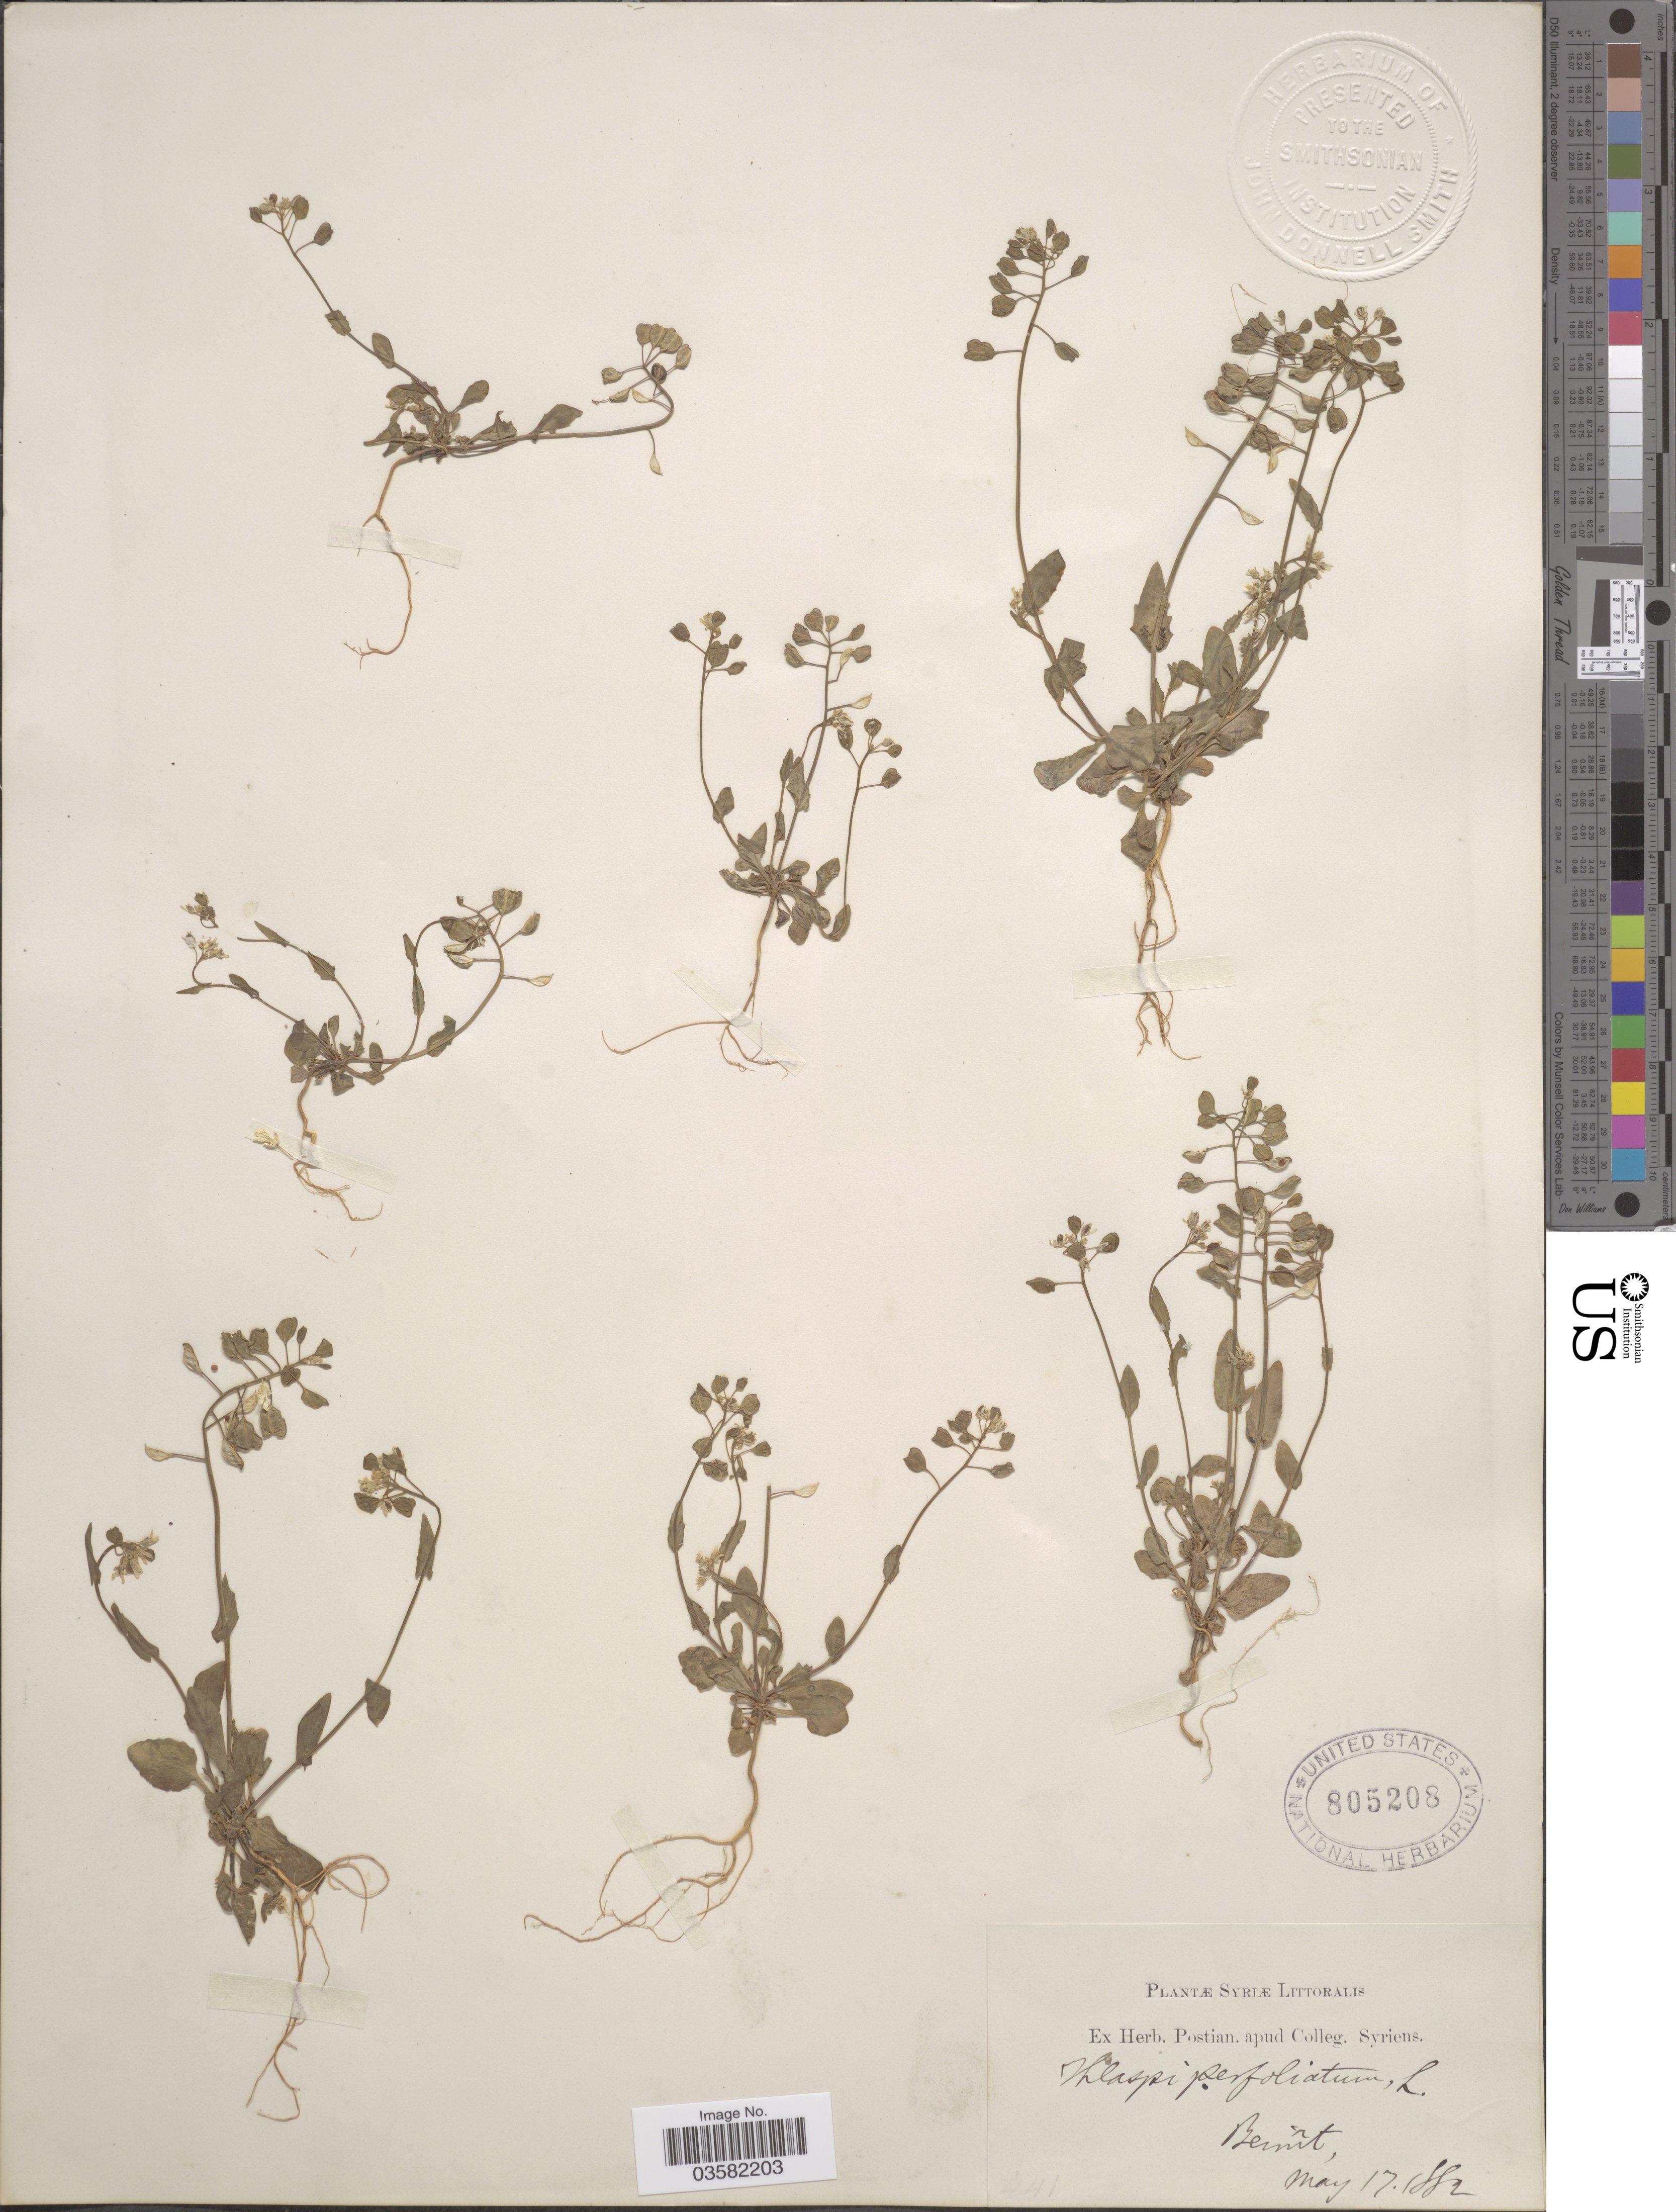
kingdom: Plantae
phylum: Tracheophyta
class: Magnoliopsida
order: Brassicales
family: Brassicaceae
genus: Thlaspi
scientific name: Thlaspi perfoliatum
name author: L.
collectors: ex herb. Postian. apud Colleg. Syriens. Protest. USE "Fannie P. A. Shepard" (10308853) AS PRIMARY COLLECTOR INSTEAD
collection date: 1882-05-17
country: Lebanon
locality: Syriæ Littoralis. Beirut.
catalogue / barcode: US 805208